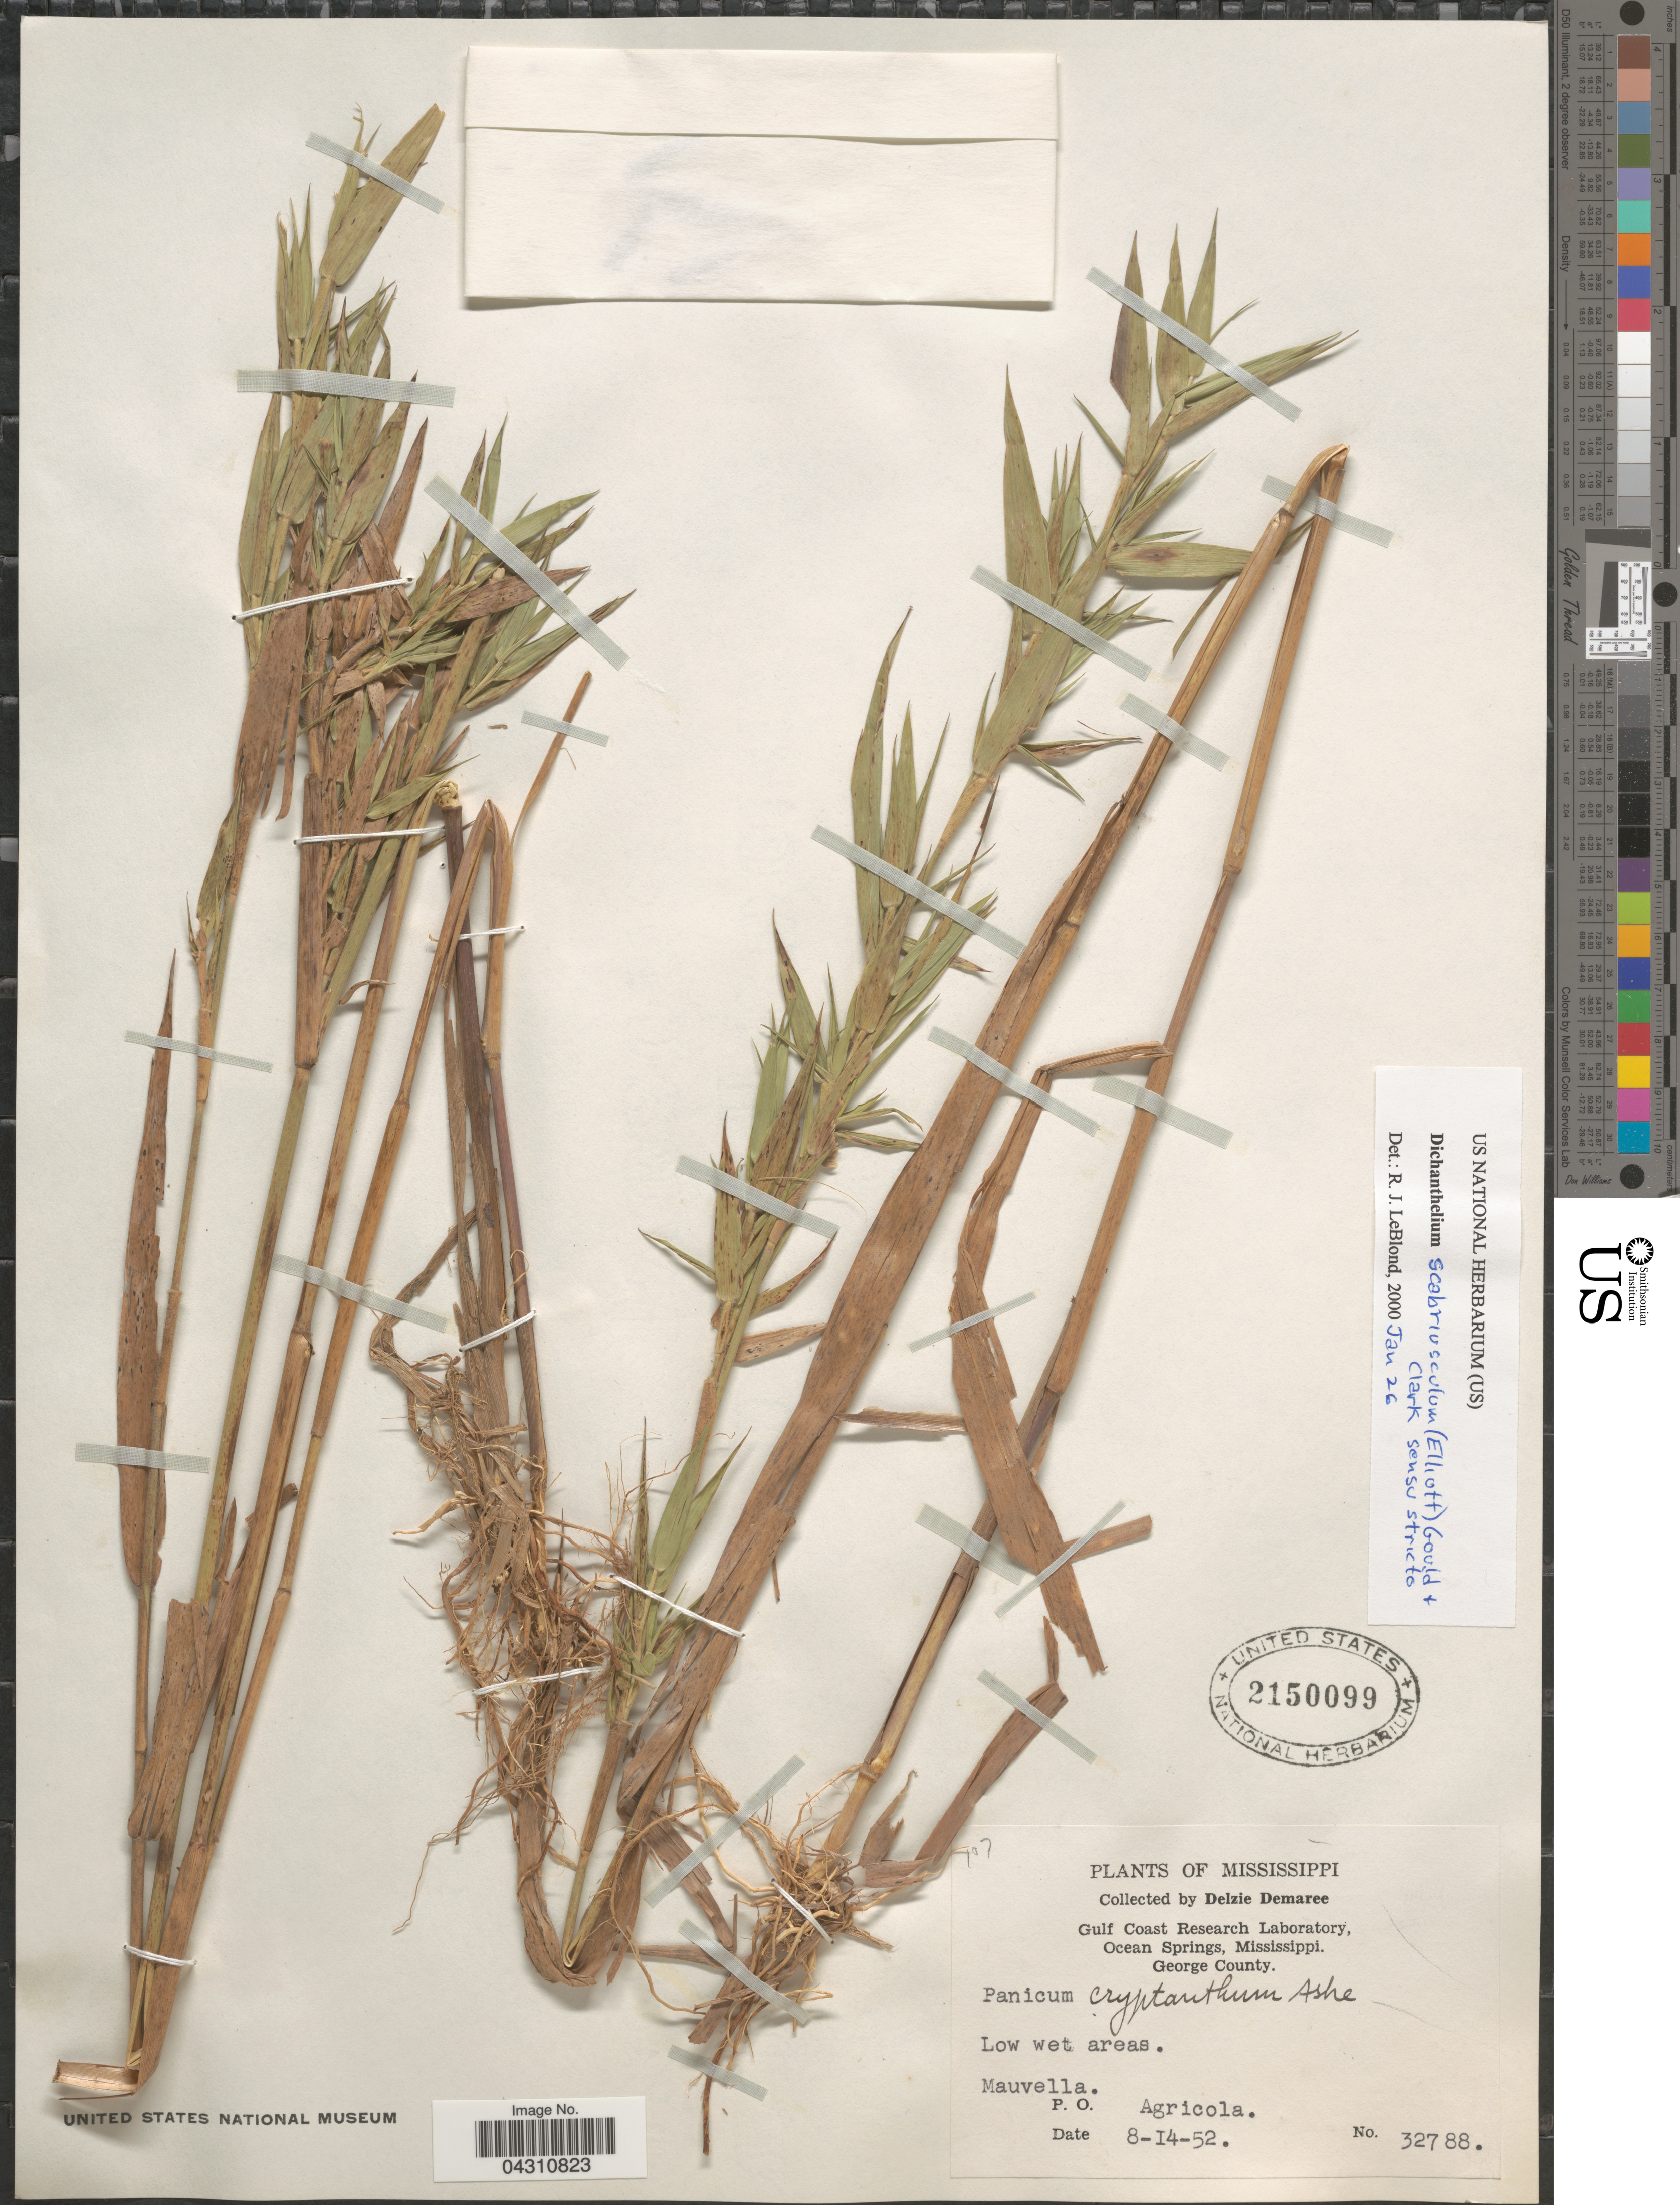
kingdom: Plantae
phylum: Tracheophyta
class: Liliopsida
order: Poales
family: Poaceae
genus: Dichanthelium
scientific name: Dichanthelium scabriusculum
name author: (Elliott) Gould & C.A. Clark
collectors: D. Demaree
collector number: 32788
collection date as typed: Transcribed d/m/y: 14/8/52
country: United States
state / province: Mississippi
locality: Gulf Coast Research Laboratory, Ocean Springs. George County. Mauvella. P. O. Agricola.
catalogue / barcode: US 2150099